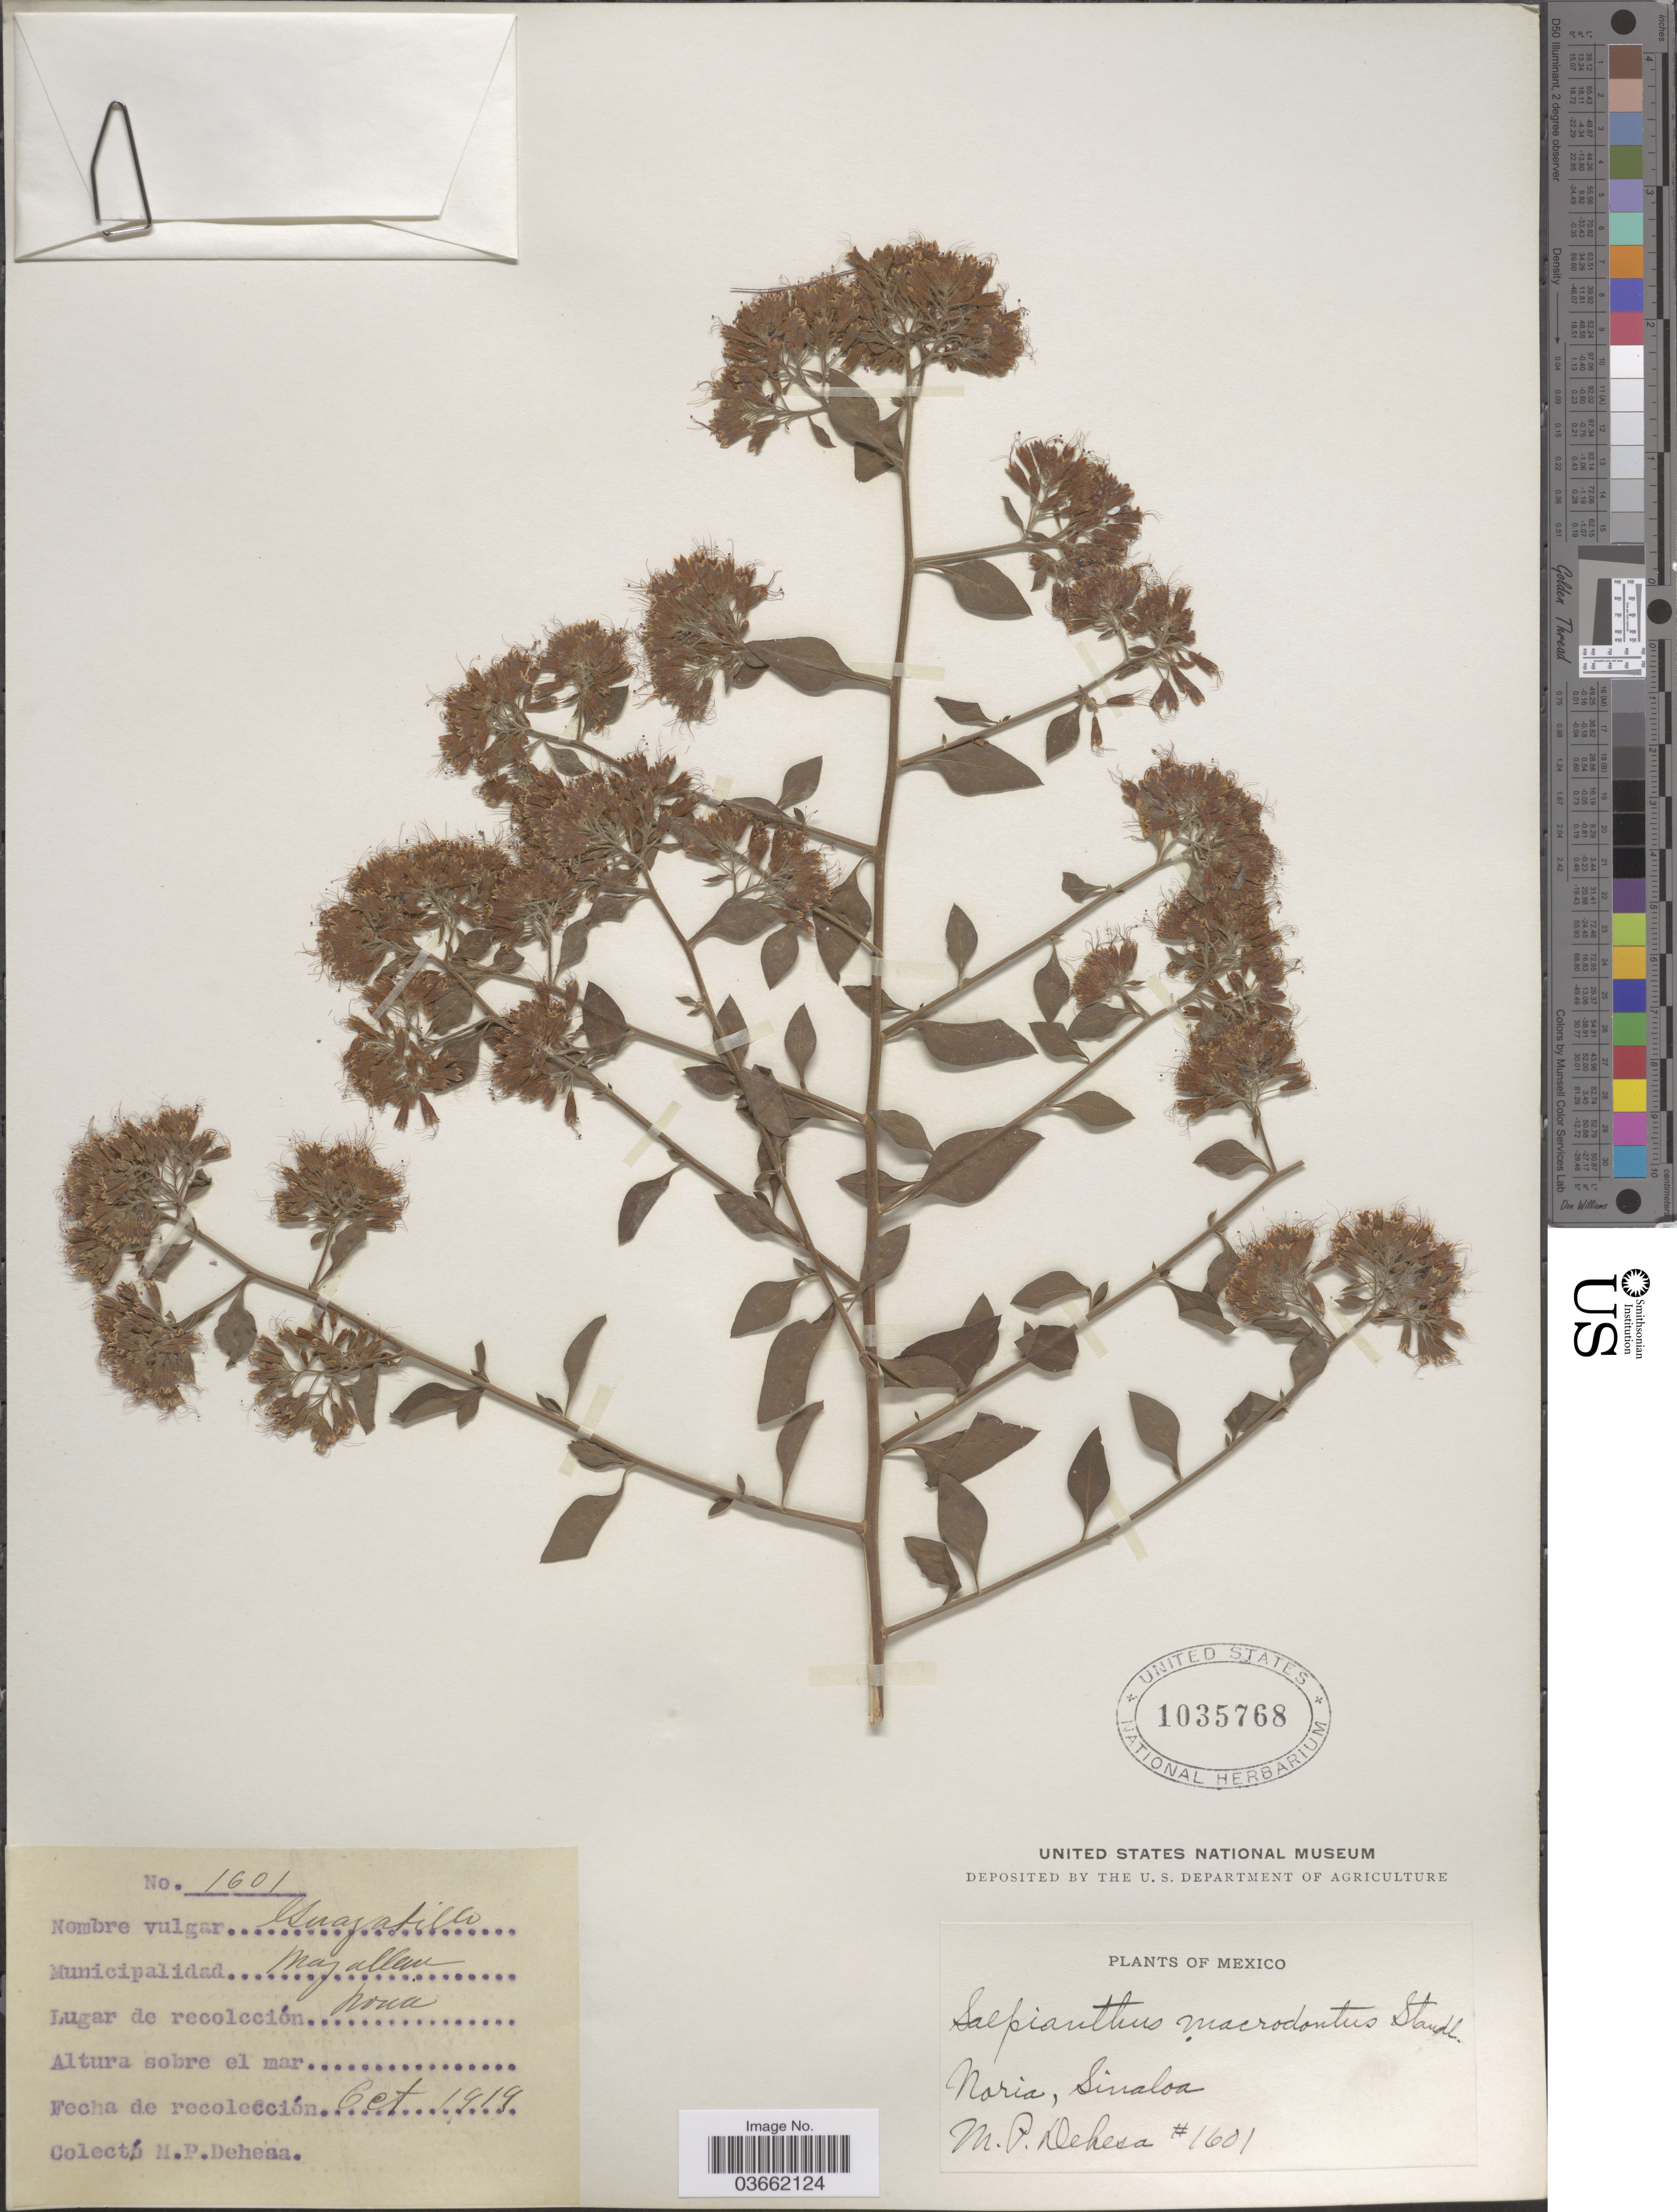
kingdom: Plantae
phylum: Tracheophyta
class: Magnoliopsida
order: Caryophyllales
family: Nyctaginaceae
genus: Salpianthus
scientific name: Salpianthus macrodontus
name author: Standl.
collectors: M. Dehesa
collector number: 1601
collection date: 1919-10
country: Mexico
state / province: Sinaloa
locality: Municipalidad Mazatlan. Noria.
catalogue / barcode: US 1035768